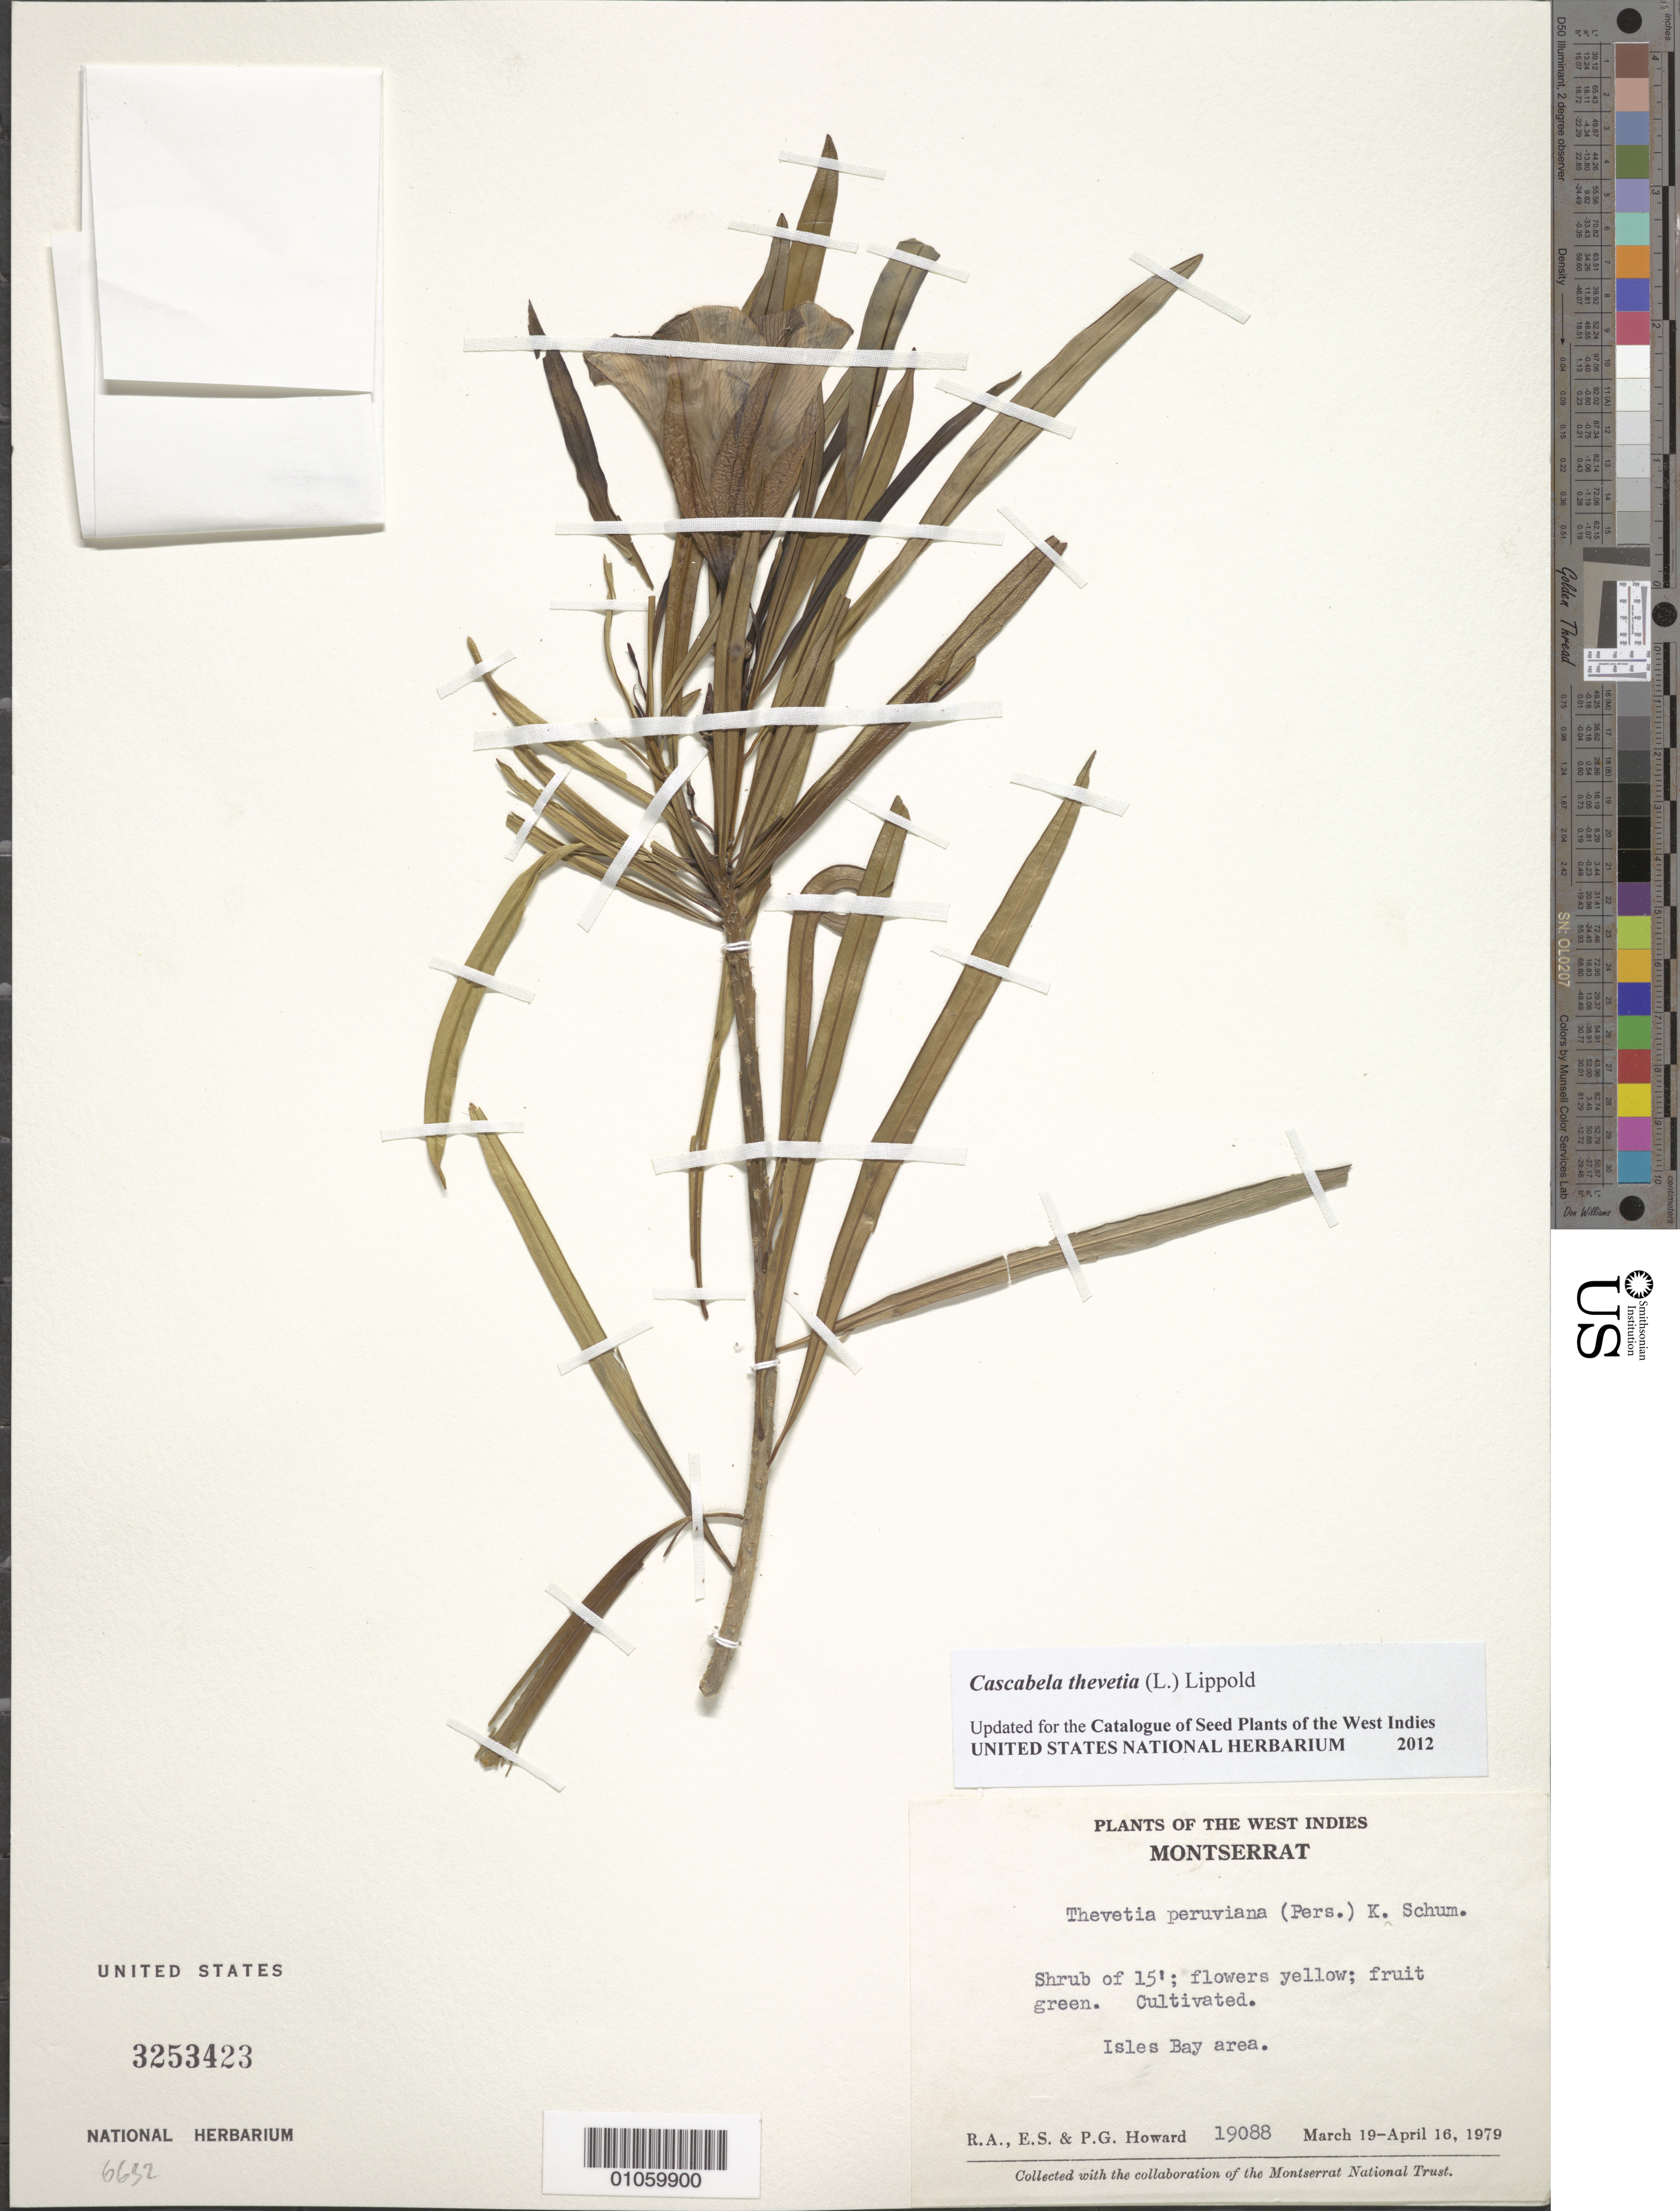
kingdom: Plantae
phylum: Tracheophyta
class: Magnoliopsida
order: Gentianales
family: Apocynaceae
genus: Cascabela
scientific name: Cascabela thevetia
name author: (L.) Lippold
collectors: R. A. Howard, E. S. Howard & P. Howard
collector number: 19088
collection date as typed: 19 Mar 1979 to 16 Apr 1979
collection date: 1979-03-19/1979-04-16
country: Montserrat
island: Montserrat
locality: Isles Bay area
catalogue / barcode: US 3253423